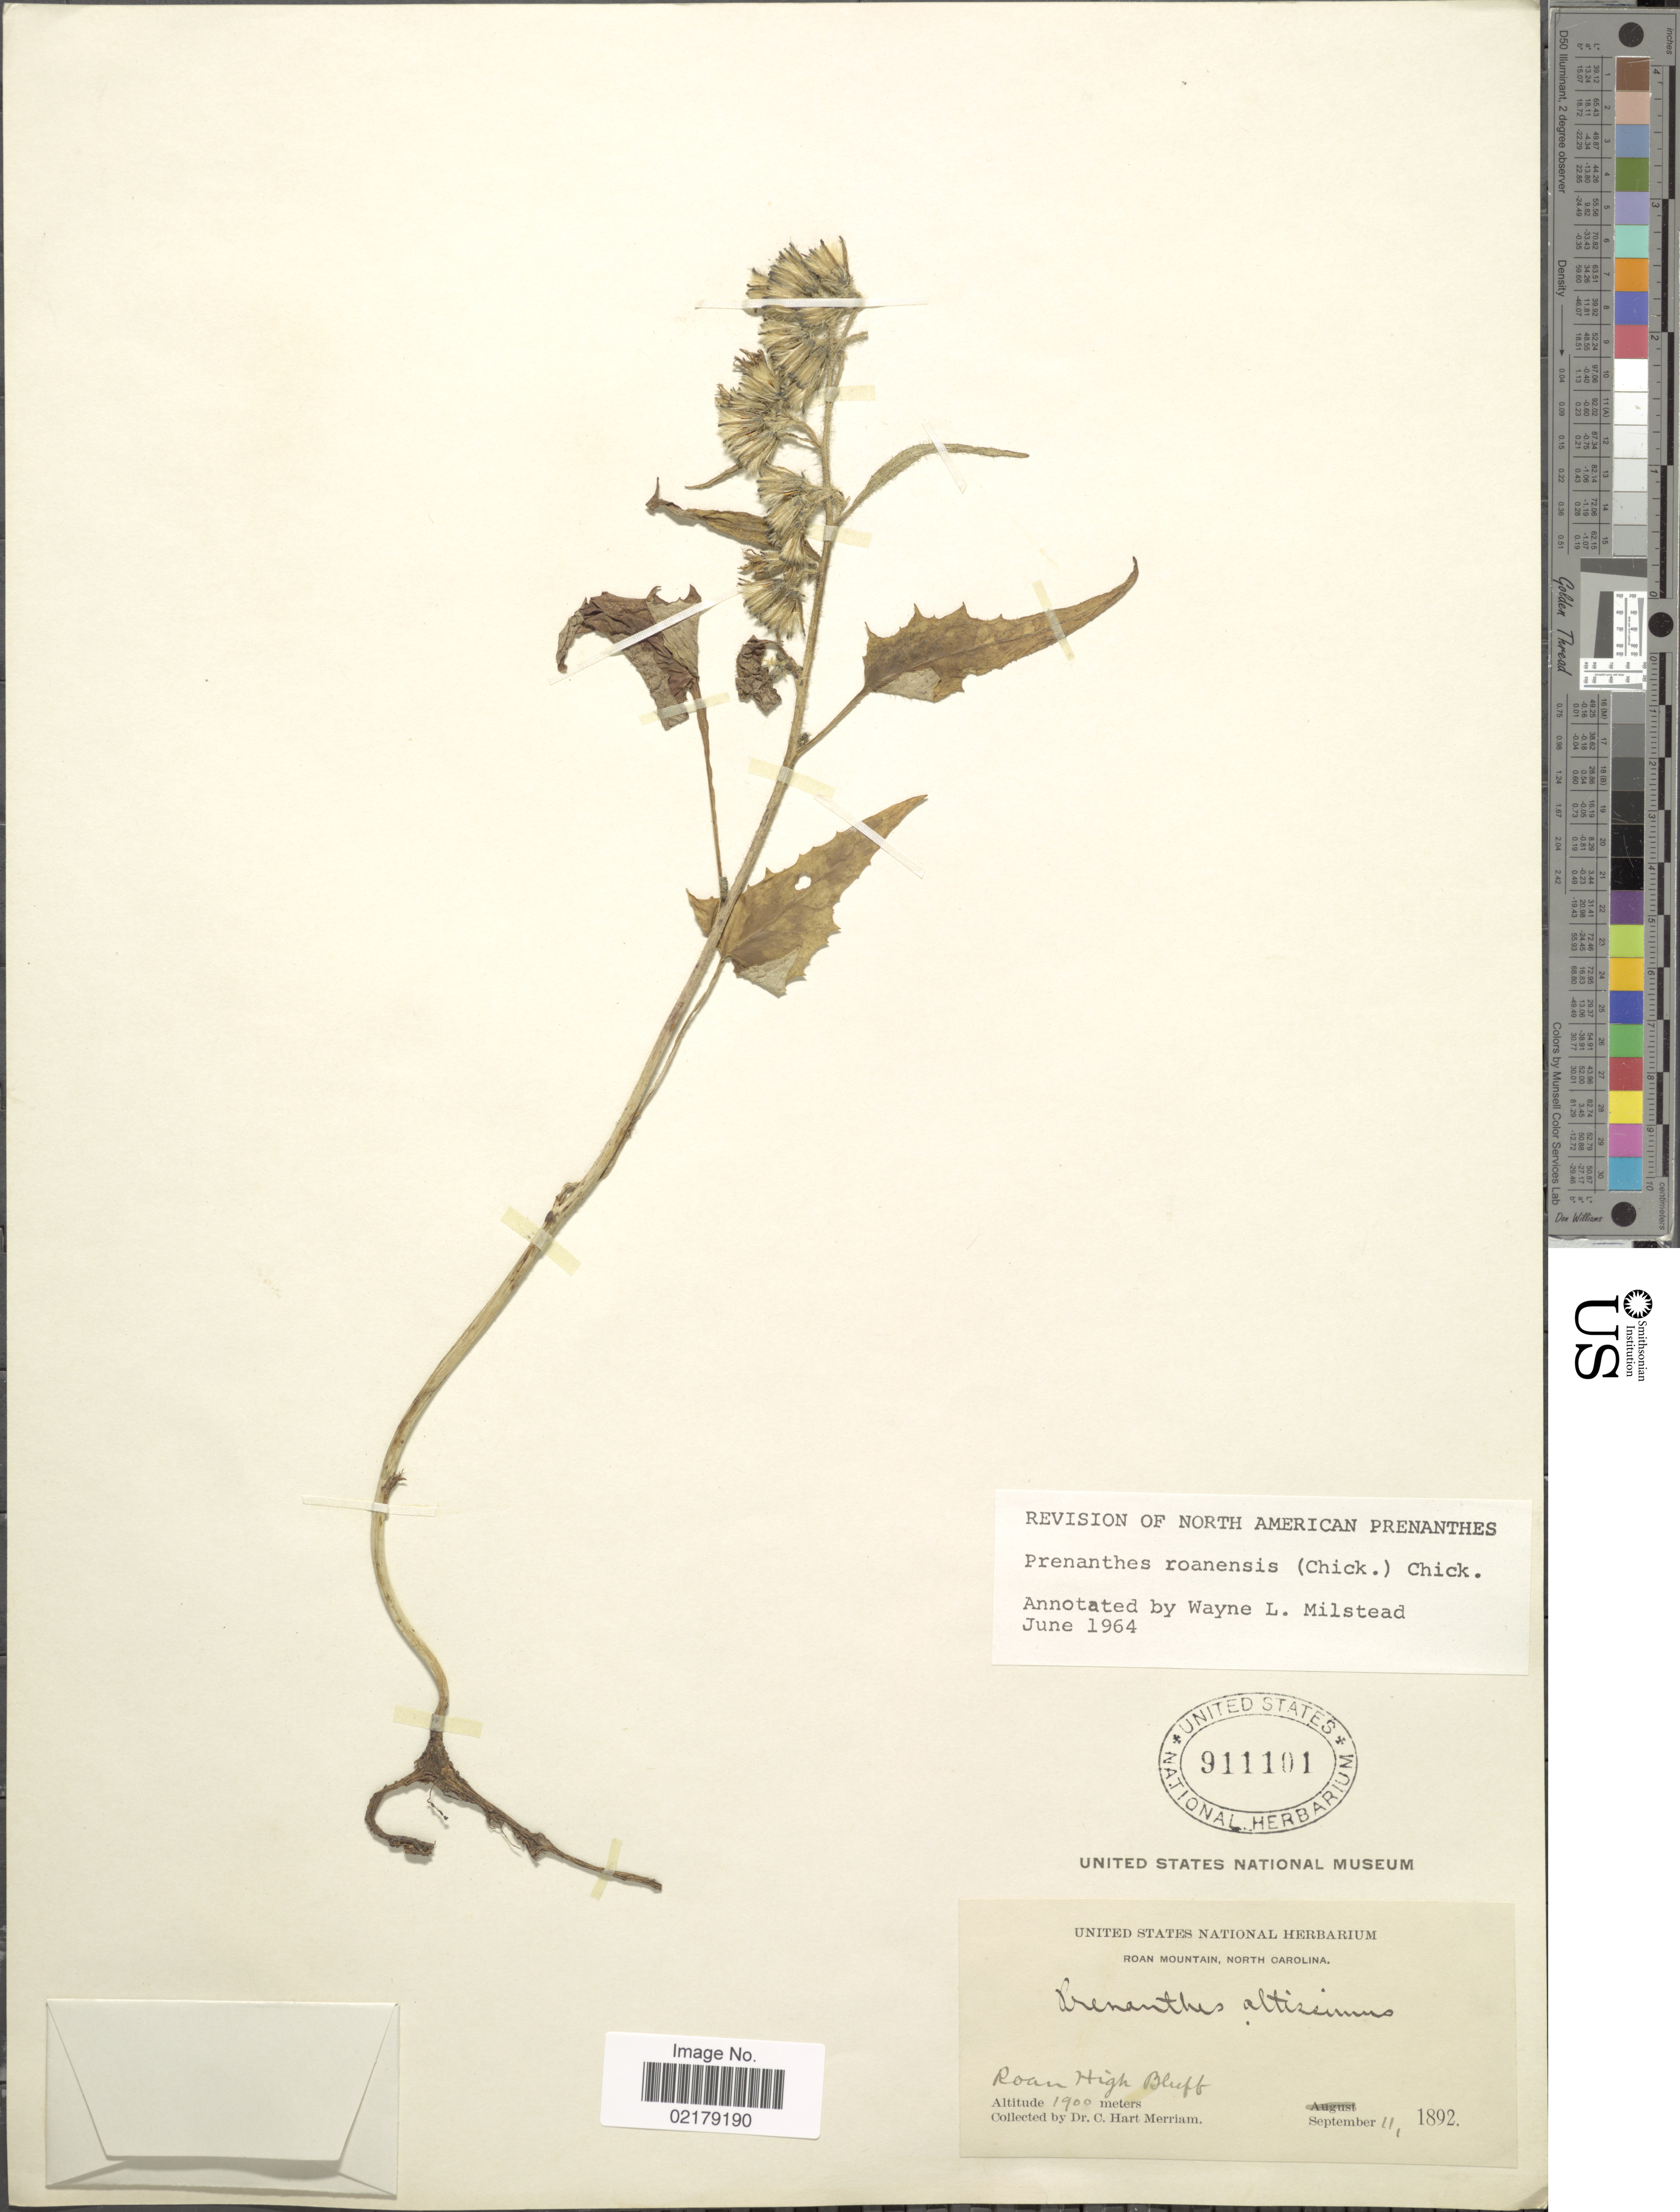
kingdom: Plantae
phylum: Tracheophyta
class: Magnoliopsida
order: Asterales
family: Asteraceae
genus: Nabalus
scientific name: Nabalus roanensis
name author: Chickering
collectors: C. Merriam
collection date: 1892-09-11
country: United States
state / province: North Carolina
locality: Roan Mountain, Roan High Bluff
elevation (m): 1900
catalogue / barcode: US 911101